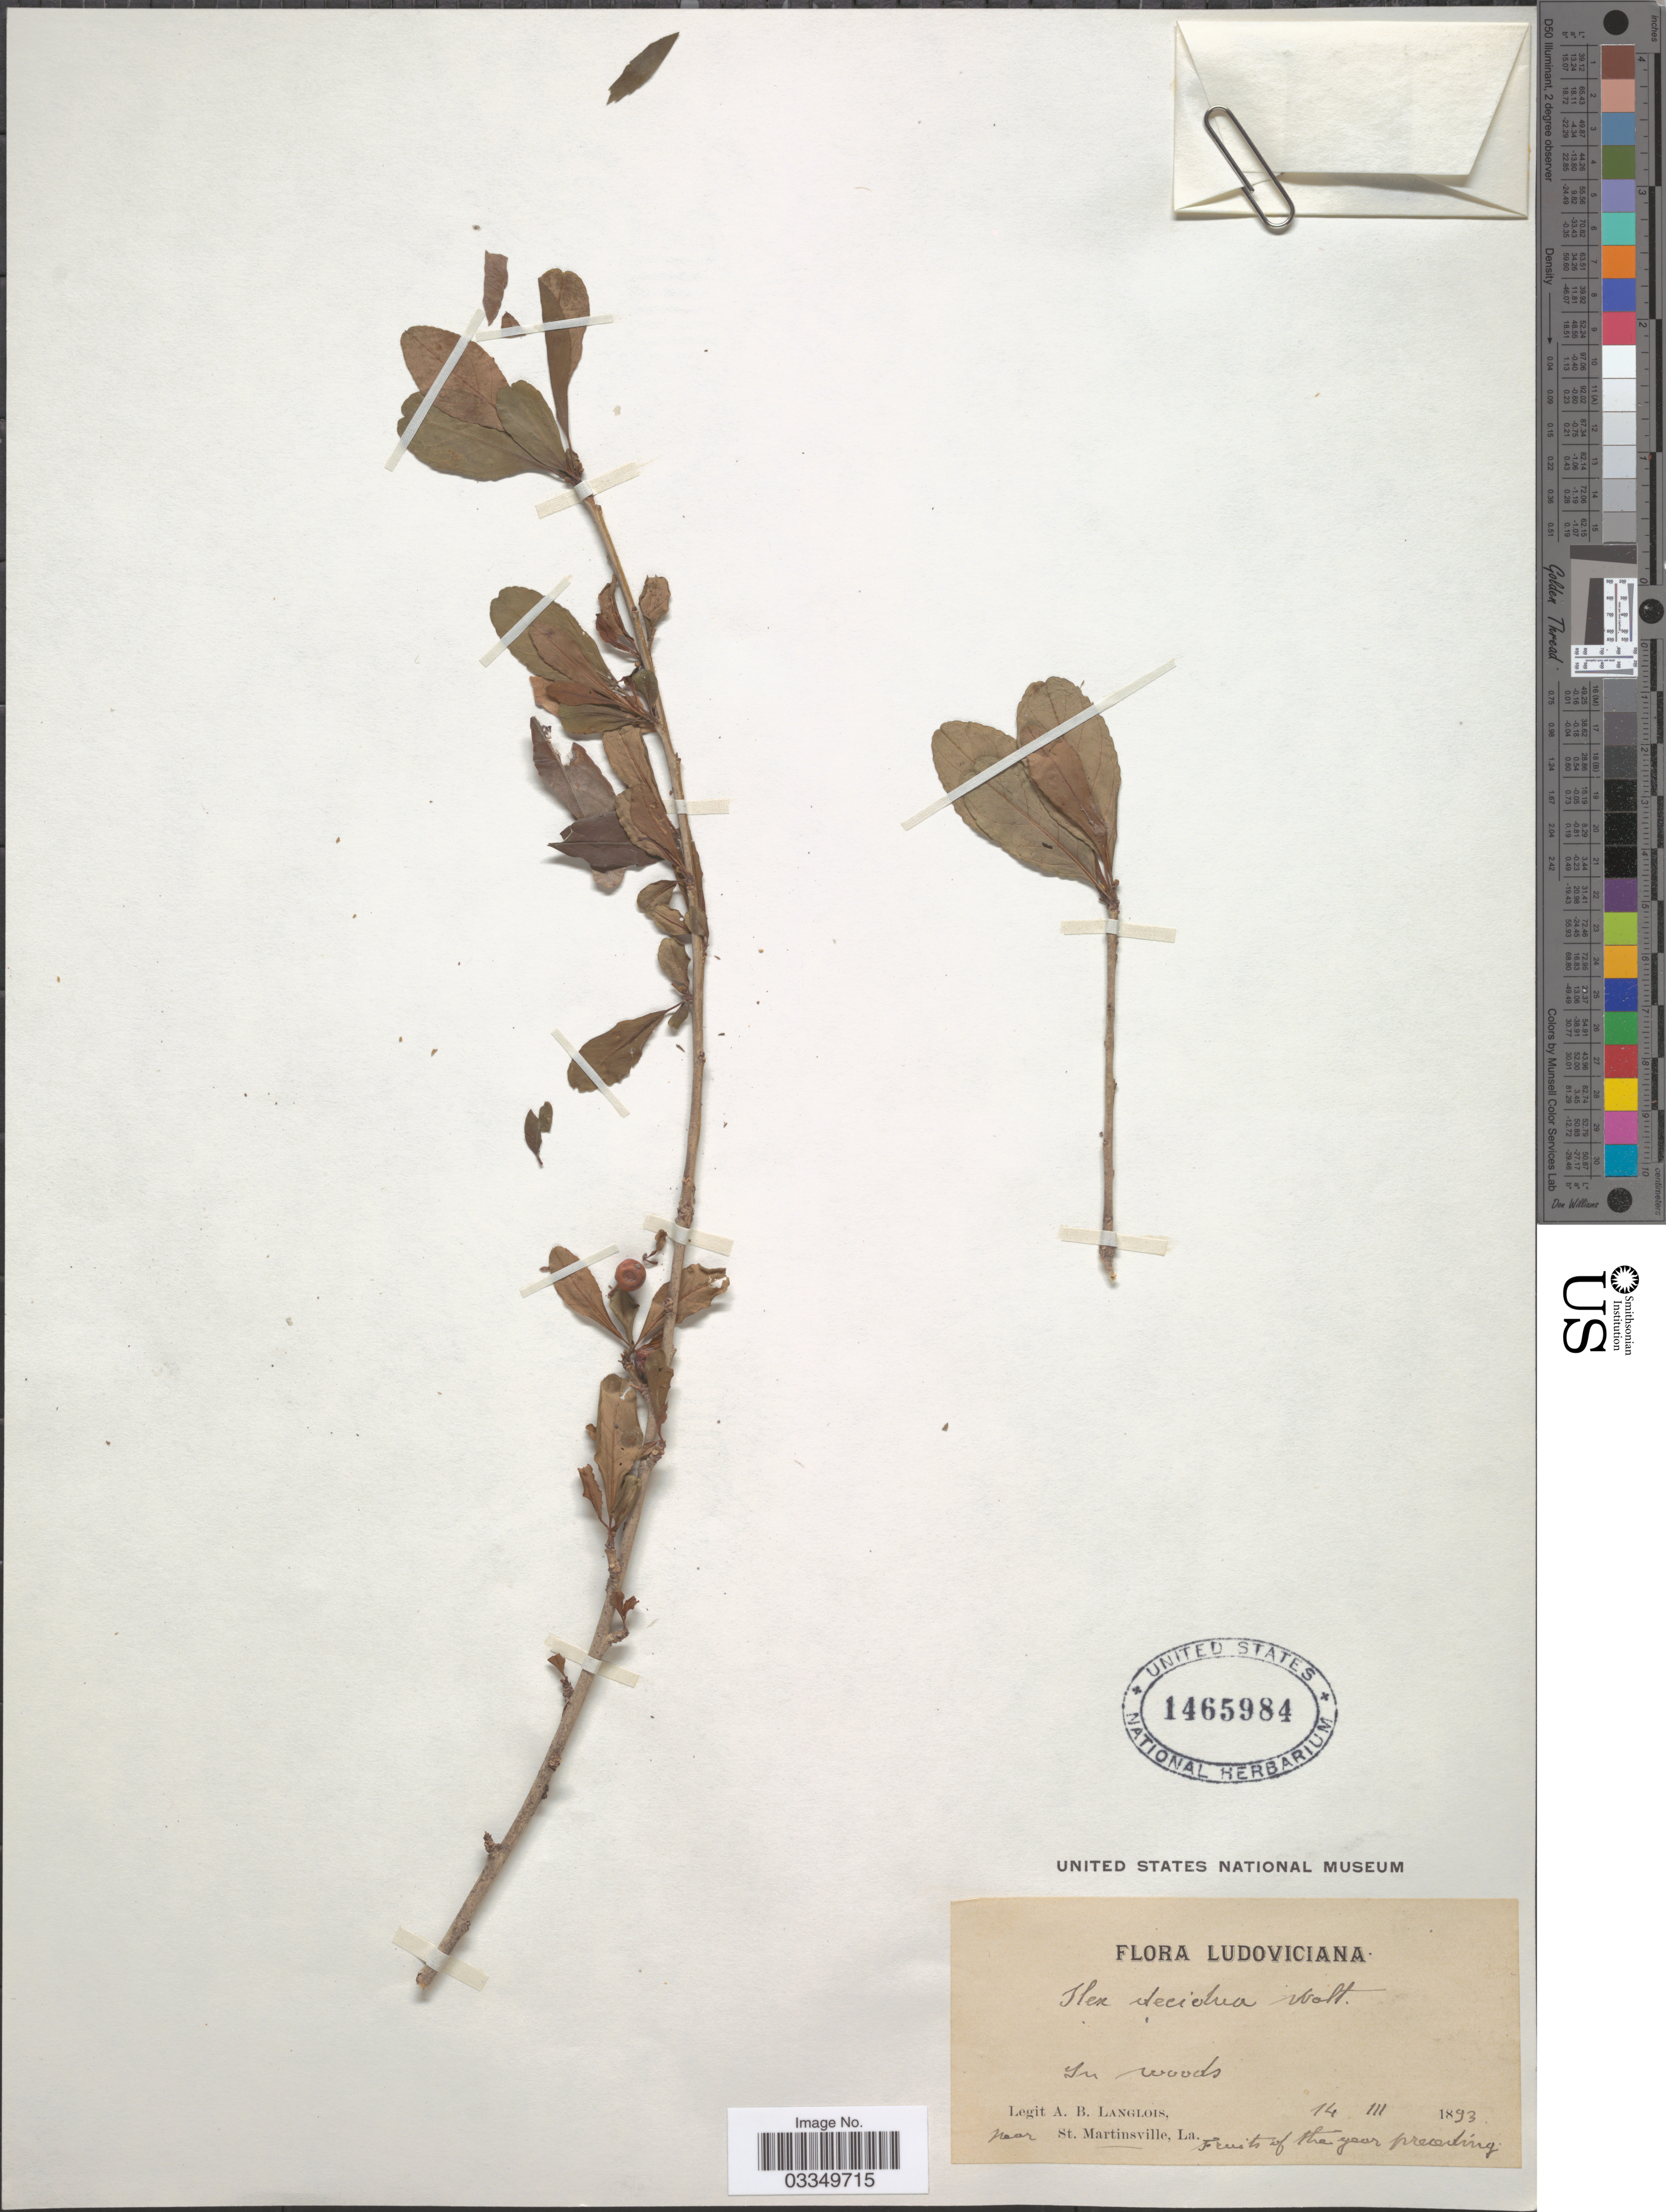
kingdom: Plantae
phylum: Tracheophyta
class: Magnoliopsida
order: Aquifoliales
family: Aquifoliaceae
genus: Ilex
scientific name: Ilex decidua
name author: Walter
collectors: A. Langlois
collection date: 1893-03-14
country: United States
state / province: Louisiana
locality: Ludoviciana. Near St. Martinsville.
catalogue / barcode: US 1465984